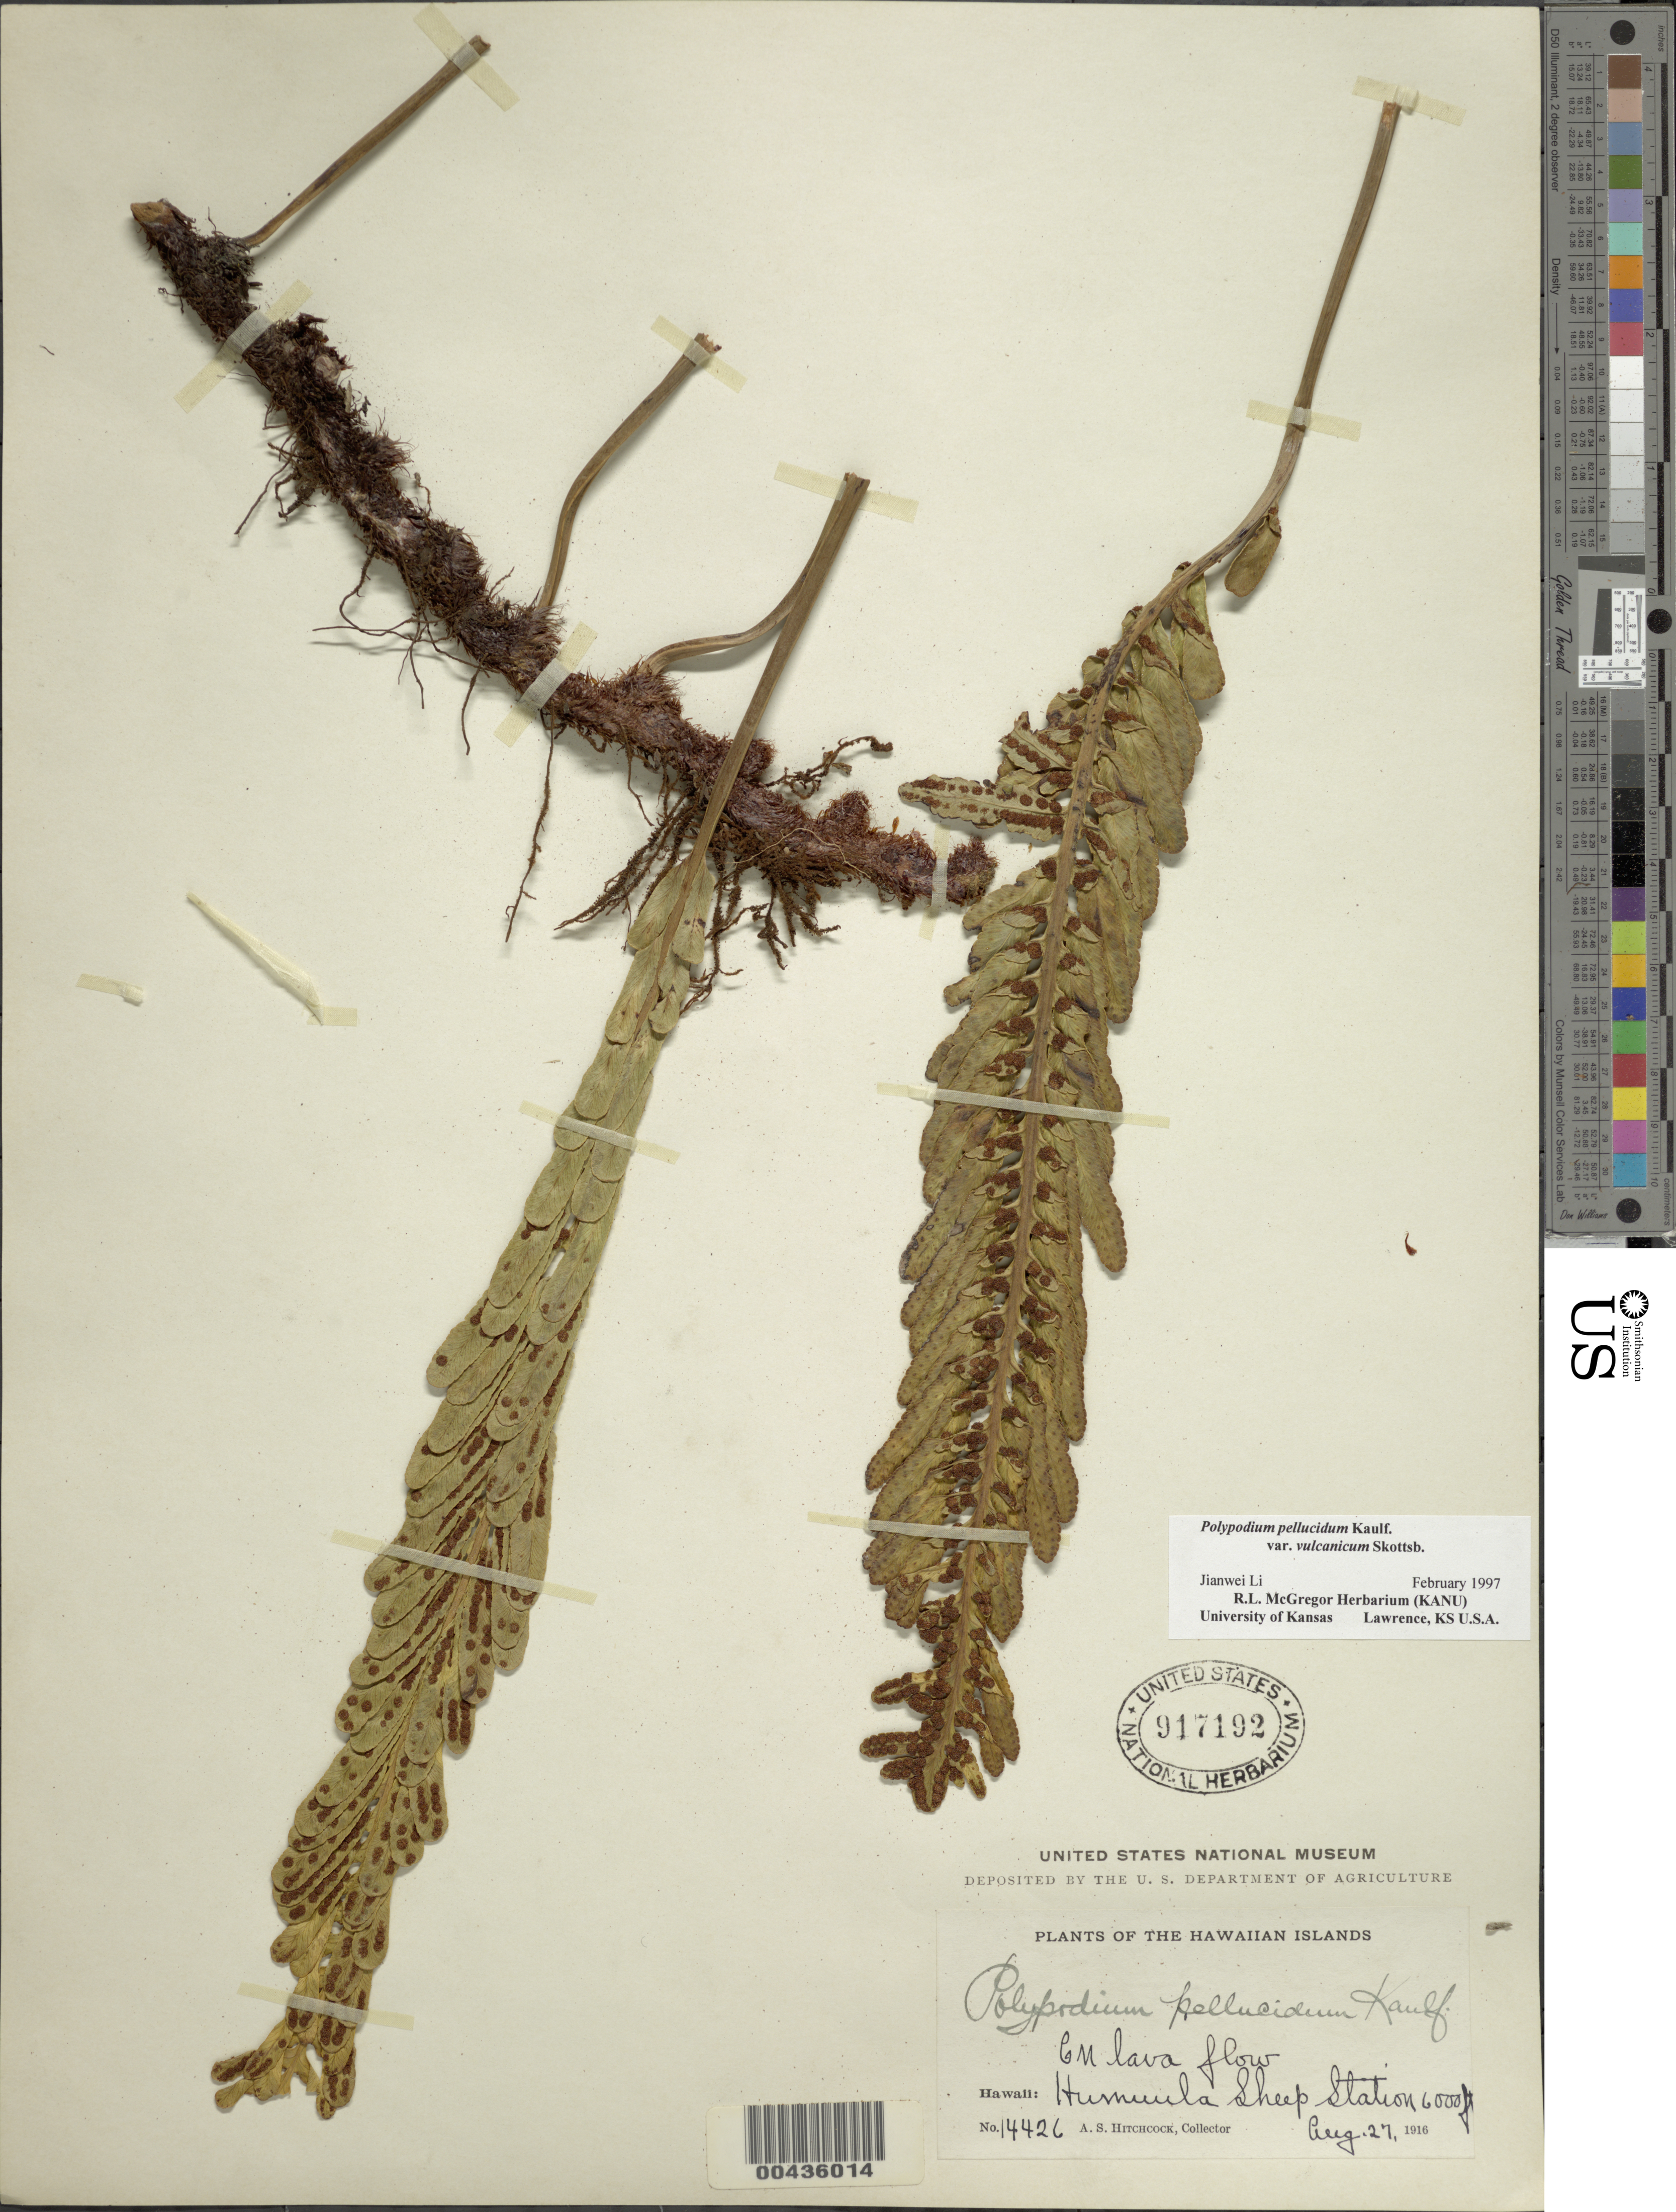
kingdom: Plantae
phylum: Tracheophyta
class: Polypodiopsida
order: Polypodiales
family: Polypodiaceae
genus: Polypodium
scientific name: Polypodium pellucidum var. vulcanicum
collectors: A. S. Hitchcock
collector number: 14426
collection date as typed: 27 Aug 1916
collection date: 1916-08-27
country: United States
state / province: Hawaii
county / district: Hawaii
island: Hawaii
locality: Humuula Sheep Station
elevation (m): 1829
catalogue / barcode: US 917192